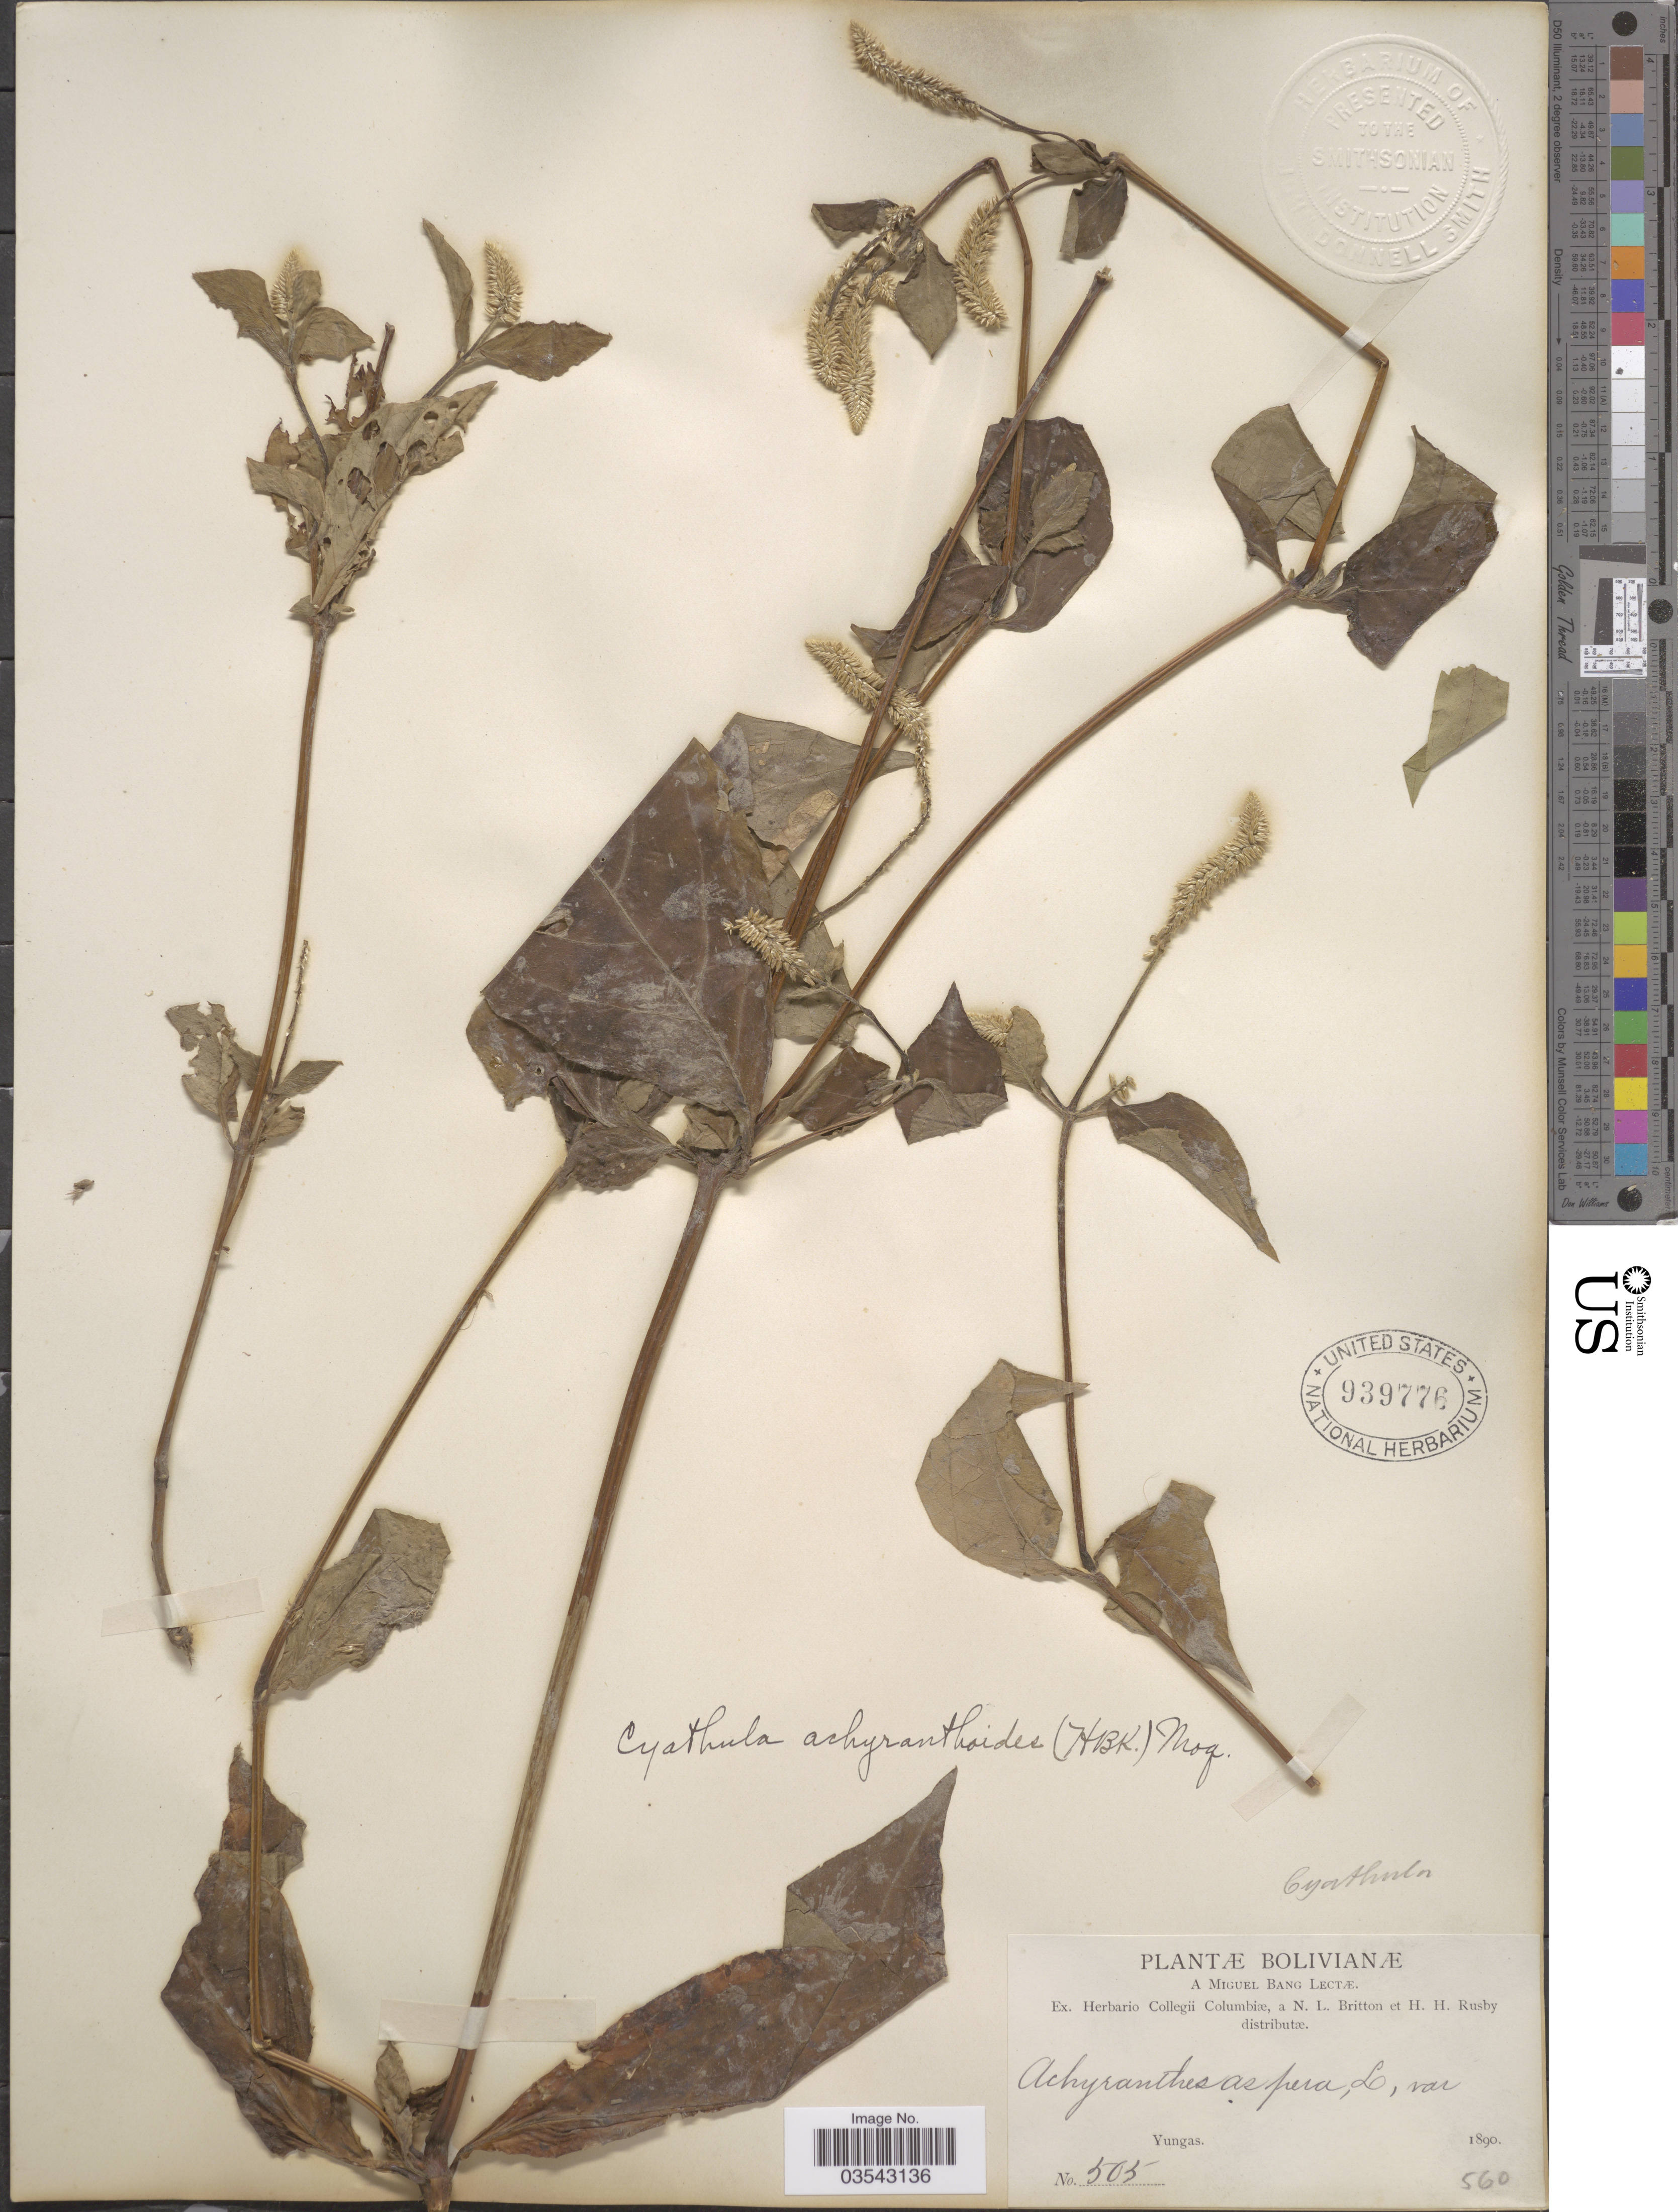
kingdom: Plantae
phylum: Tracheophyta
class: Magnoliopsida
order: Caryophyllales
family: Amaranthaceae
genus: Cyathula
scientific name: Cyathula achyranthoides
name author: (Kunth) Moq.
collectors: M. Bang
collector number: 505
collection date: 1890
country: Bolivia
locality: Yungas.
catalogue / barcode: US 939776